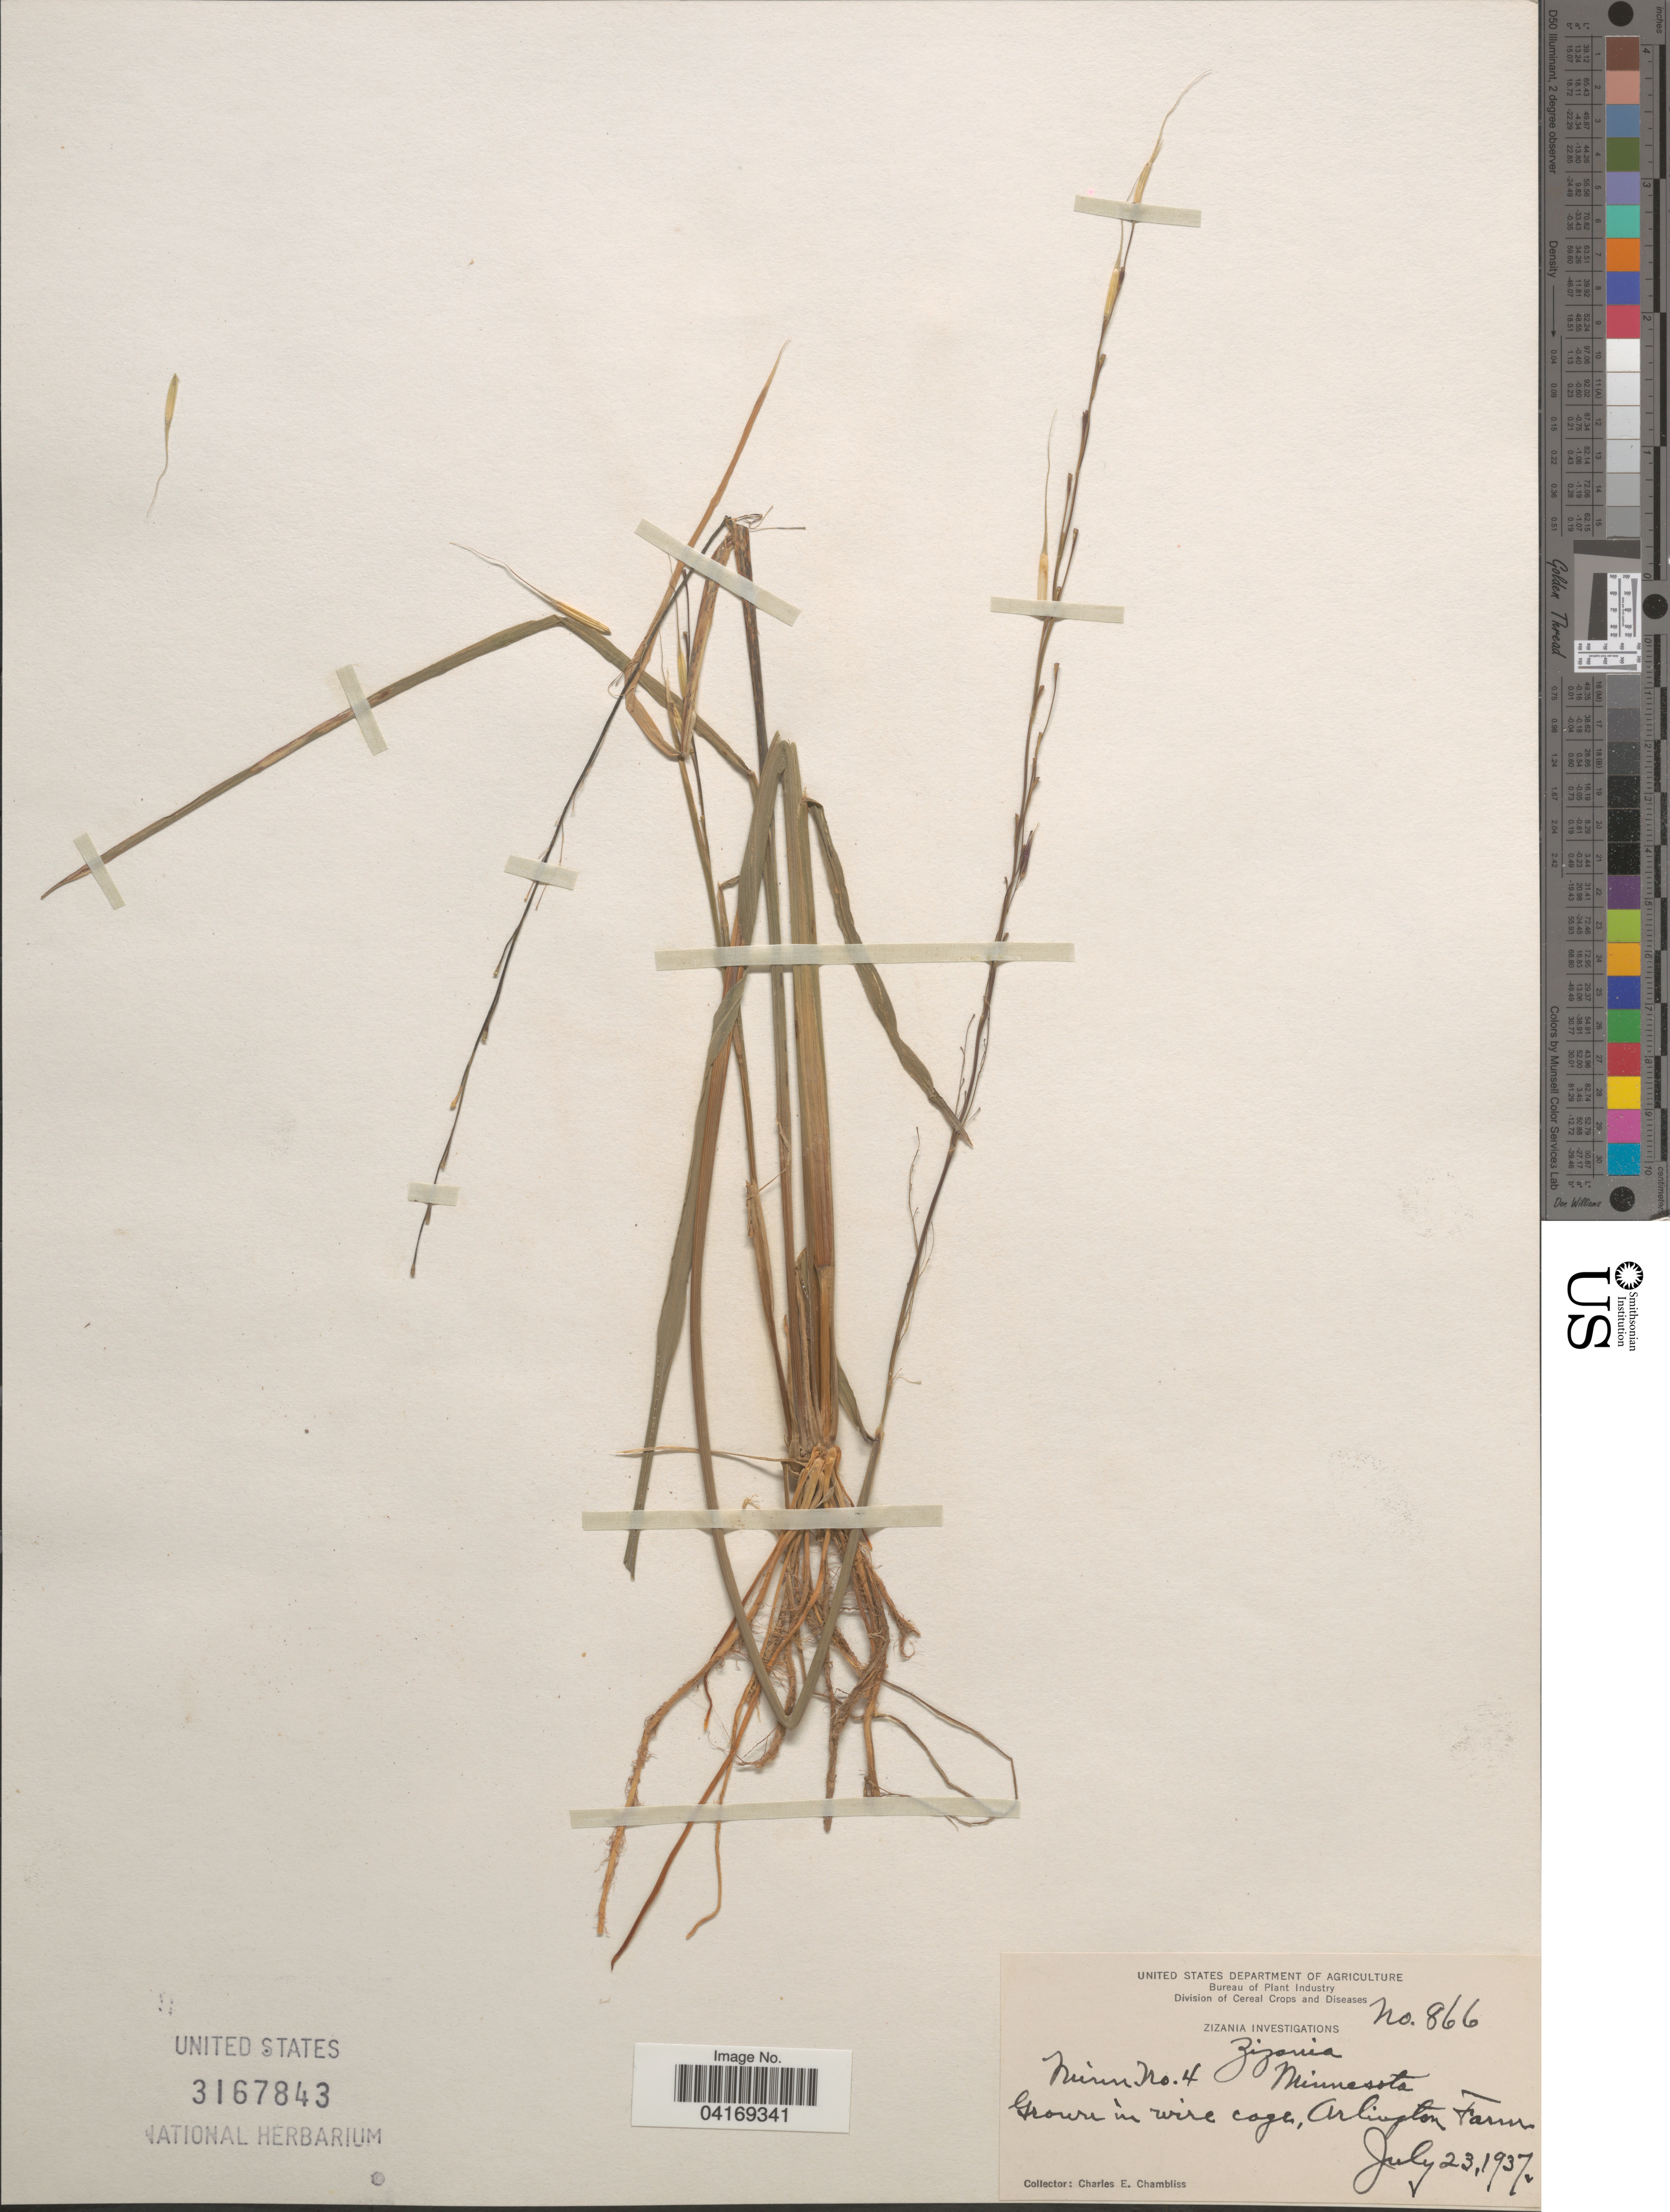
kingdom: Plantae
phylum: Tracheophyta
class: Liliopsida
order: Poales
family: Poaceae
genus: Zizania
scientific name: Zizania sp.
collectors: C. Chambliss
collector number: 866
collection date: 1937-07-23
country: United States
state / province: Virginia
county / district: Arlington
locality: In wire cage, Arlington Farm.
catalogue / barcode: US 3167843